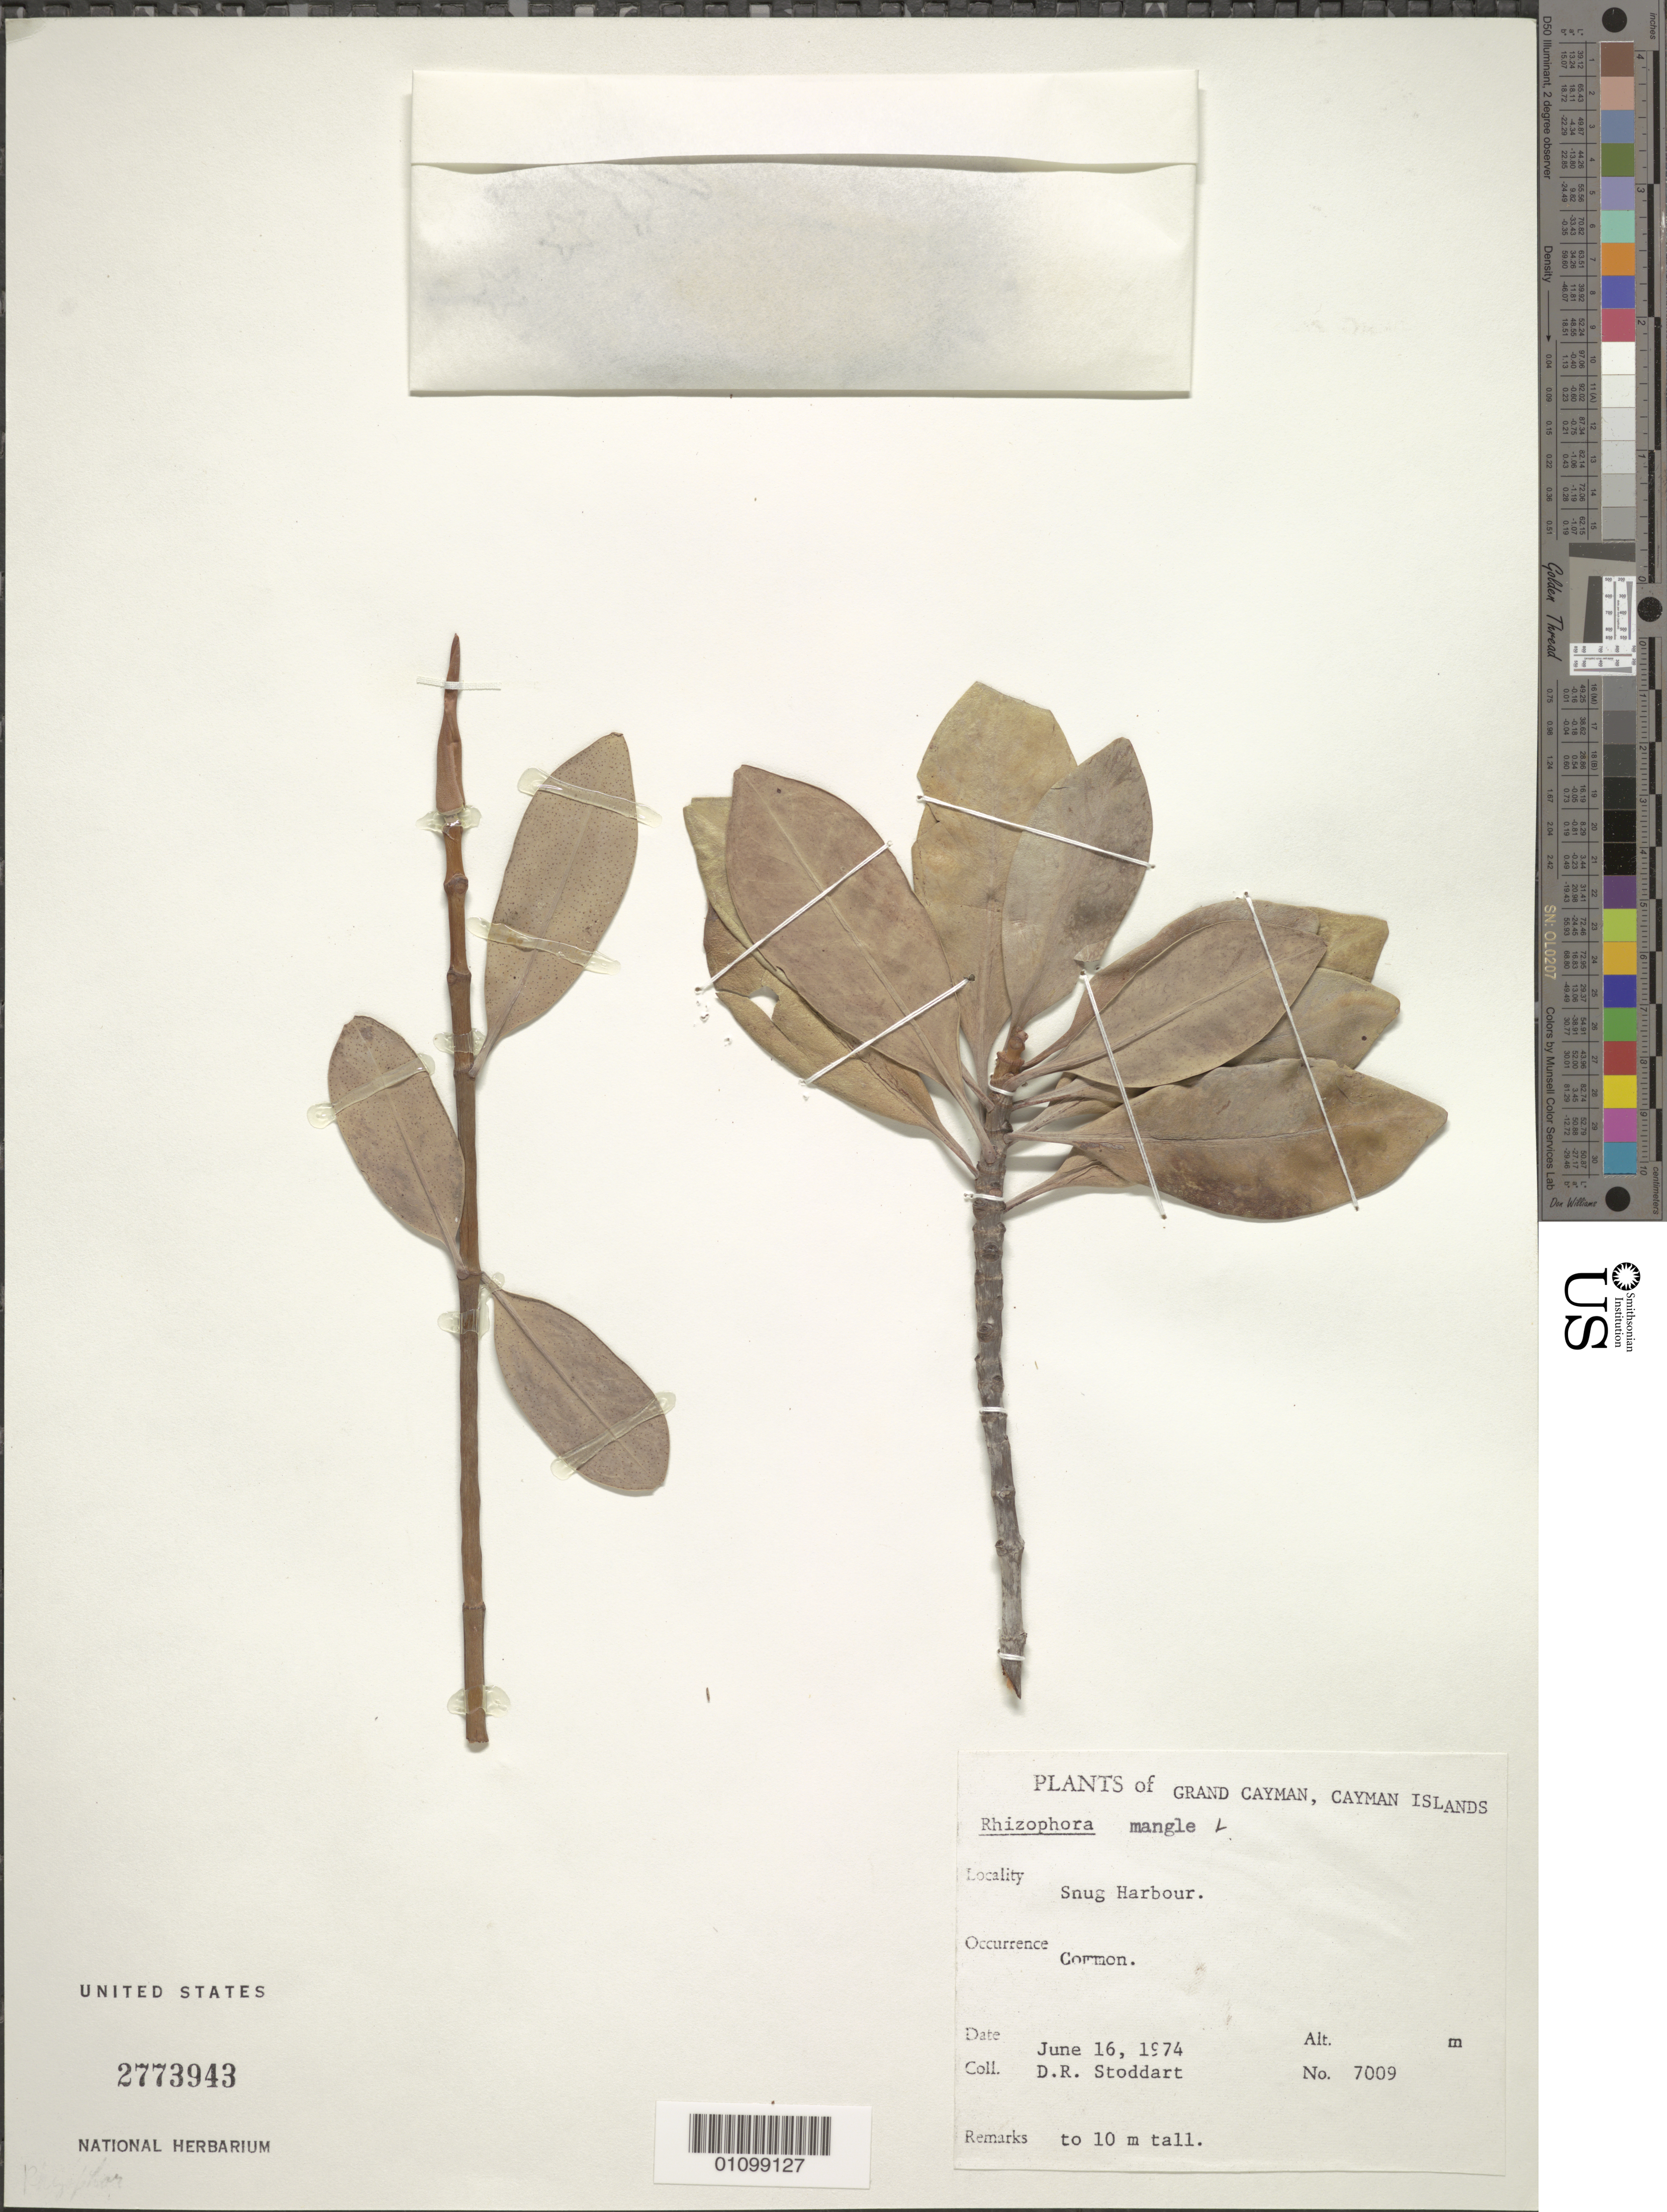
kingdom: Plantae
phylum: Tracheophyta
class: Magnoliopsida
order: Malpighiales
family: Rhizophoraceae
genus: Rhizophora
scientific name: Rhizophora mangle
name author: L.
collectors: D. R. Stoddart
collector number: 7009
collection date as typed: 16 Jun 1974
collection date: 1974-06-16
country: Cayman Islands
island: Grand Cayman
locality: Snug Harbour.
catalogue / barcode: US 2773943